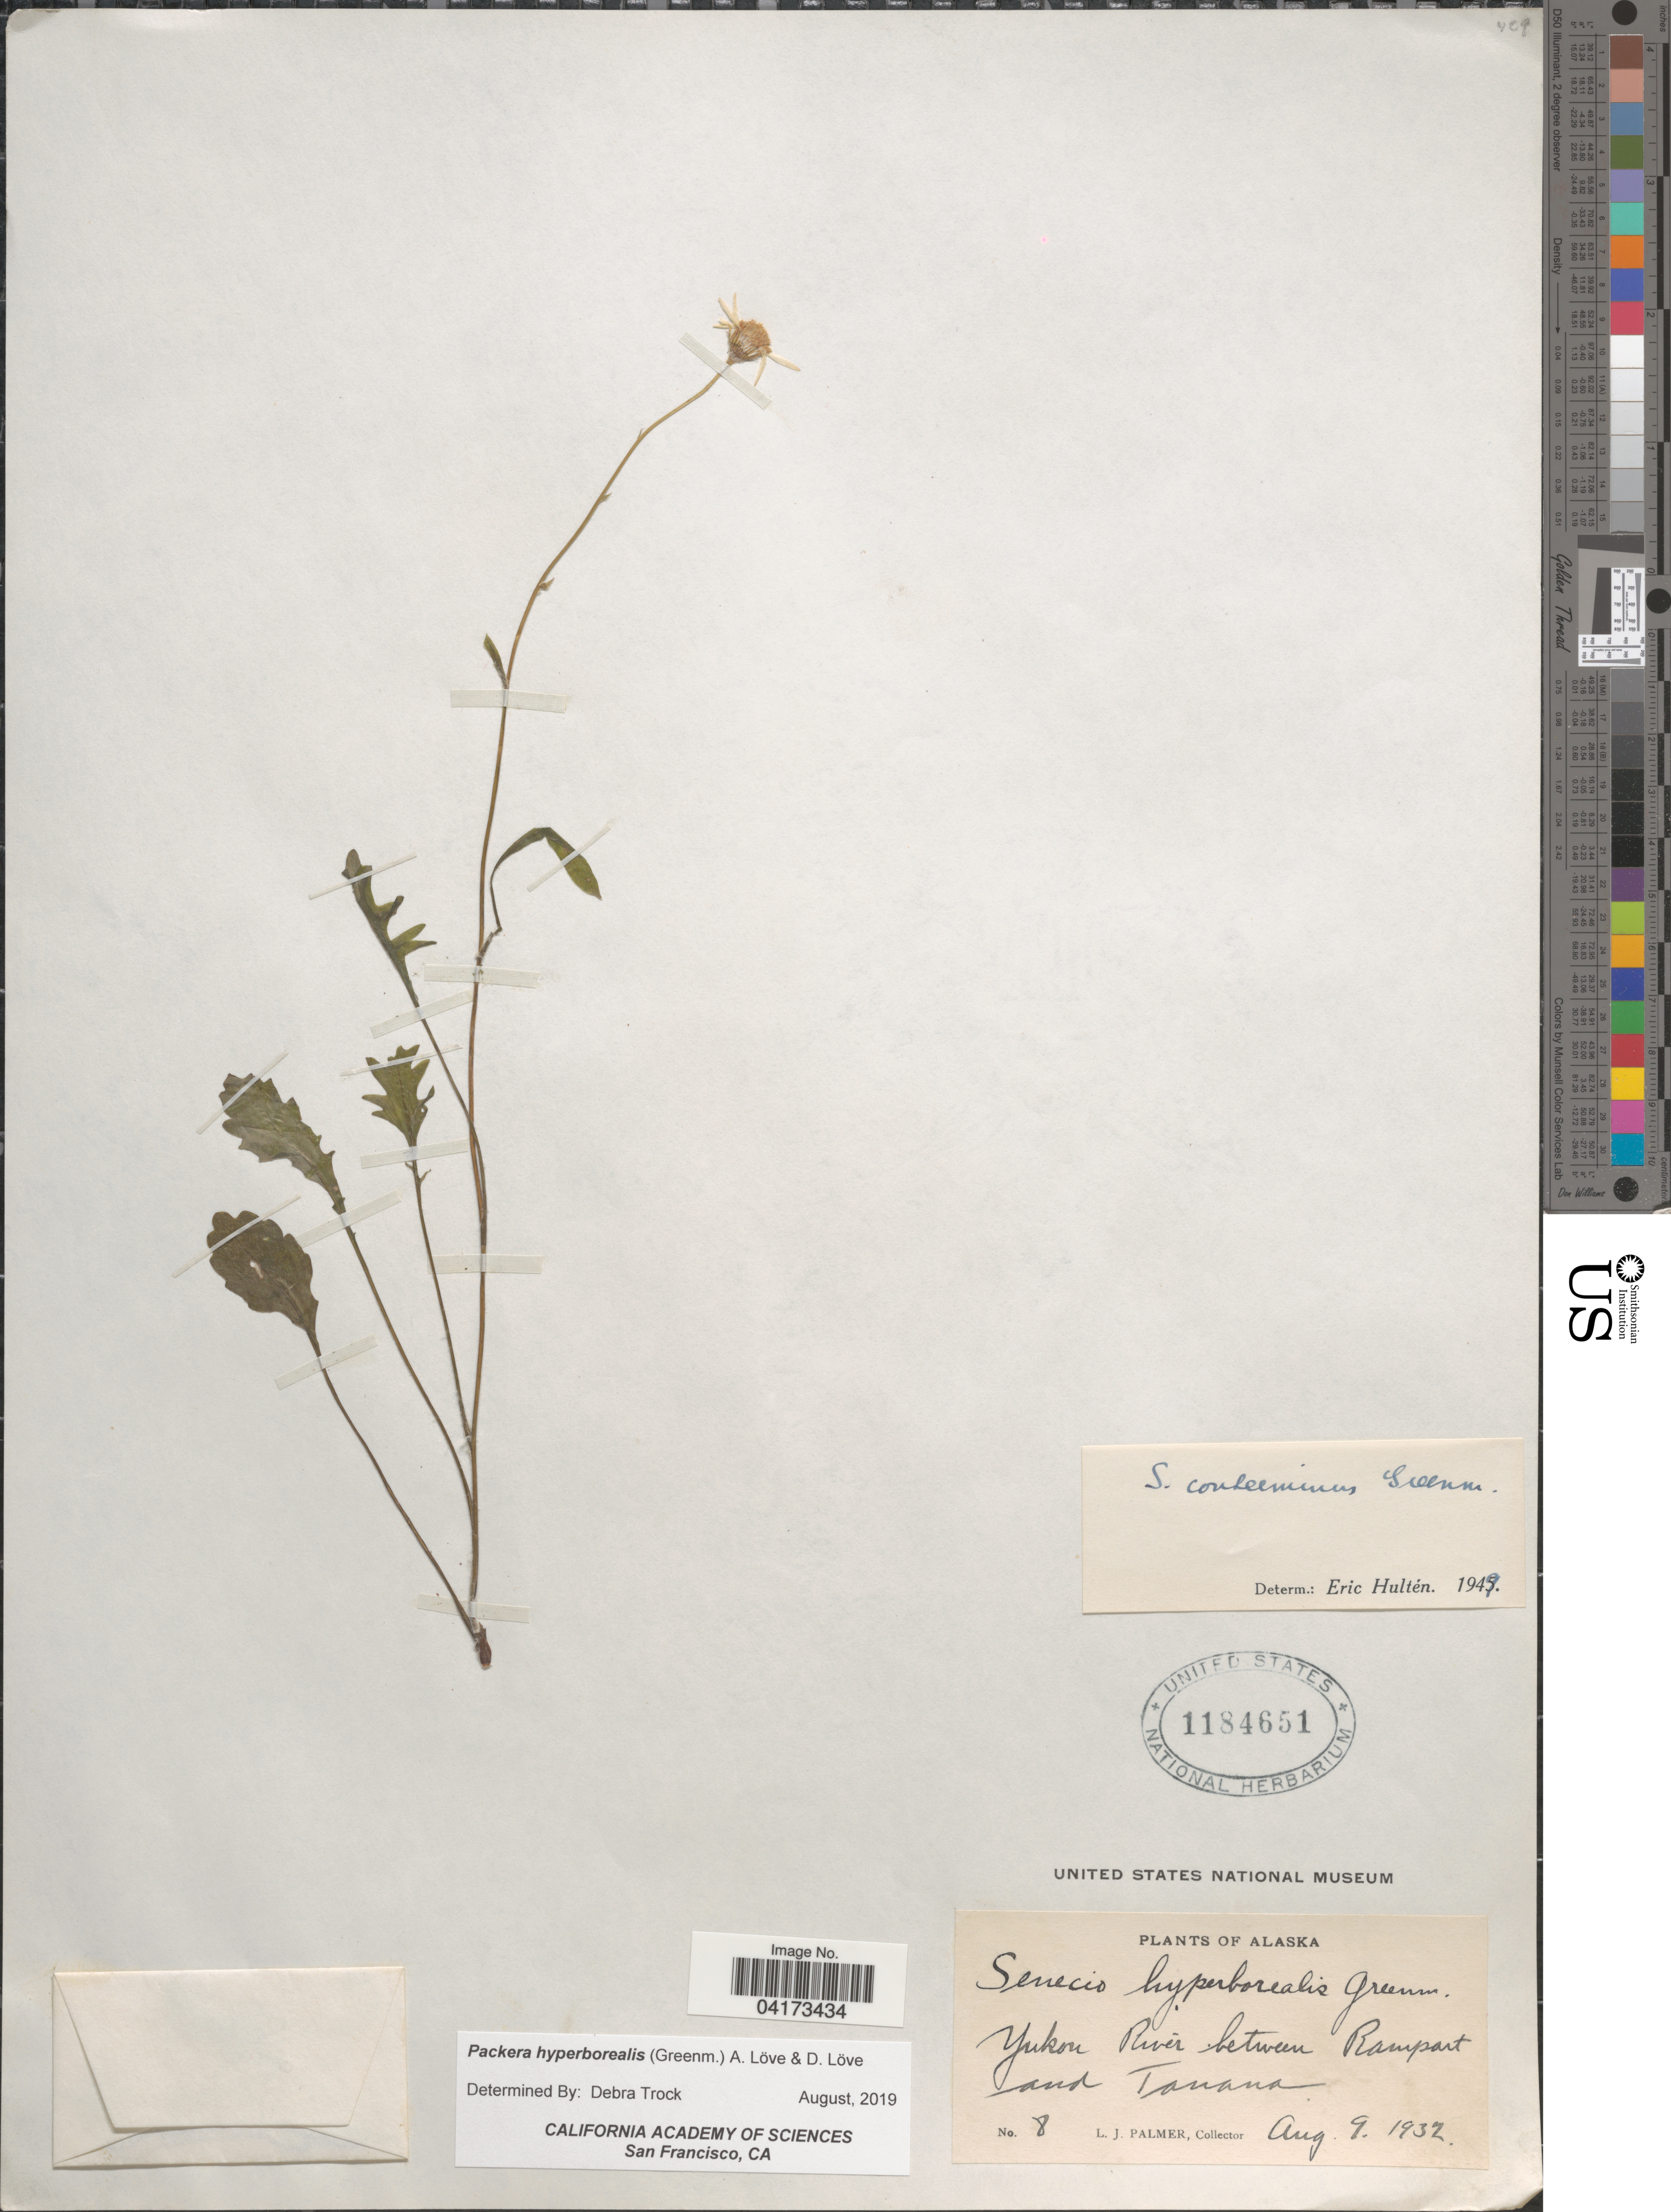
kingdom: Plantae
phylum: Tracheophyta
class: Magnoliopsida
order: Asterales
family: Asteraceae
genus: Packera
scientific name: Packera hyperborealis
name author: (Greene) Á. Löve & D. Löve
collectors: L. J. Palmer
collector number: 8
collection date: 1932-08-09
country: United States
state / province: Alaska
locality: Yukon River between Rampart and Tanana.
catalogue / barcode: US 1184651